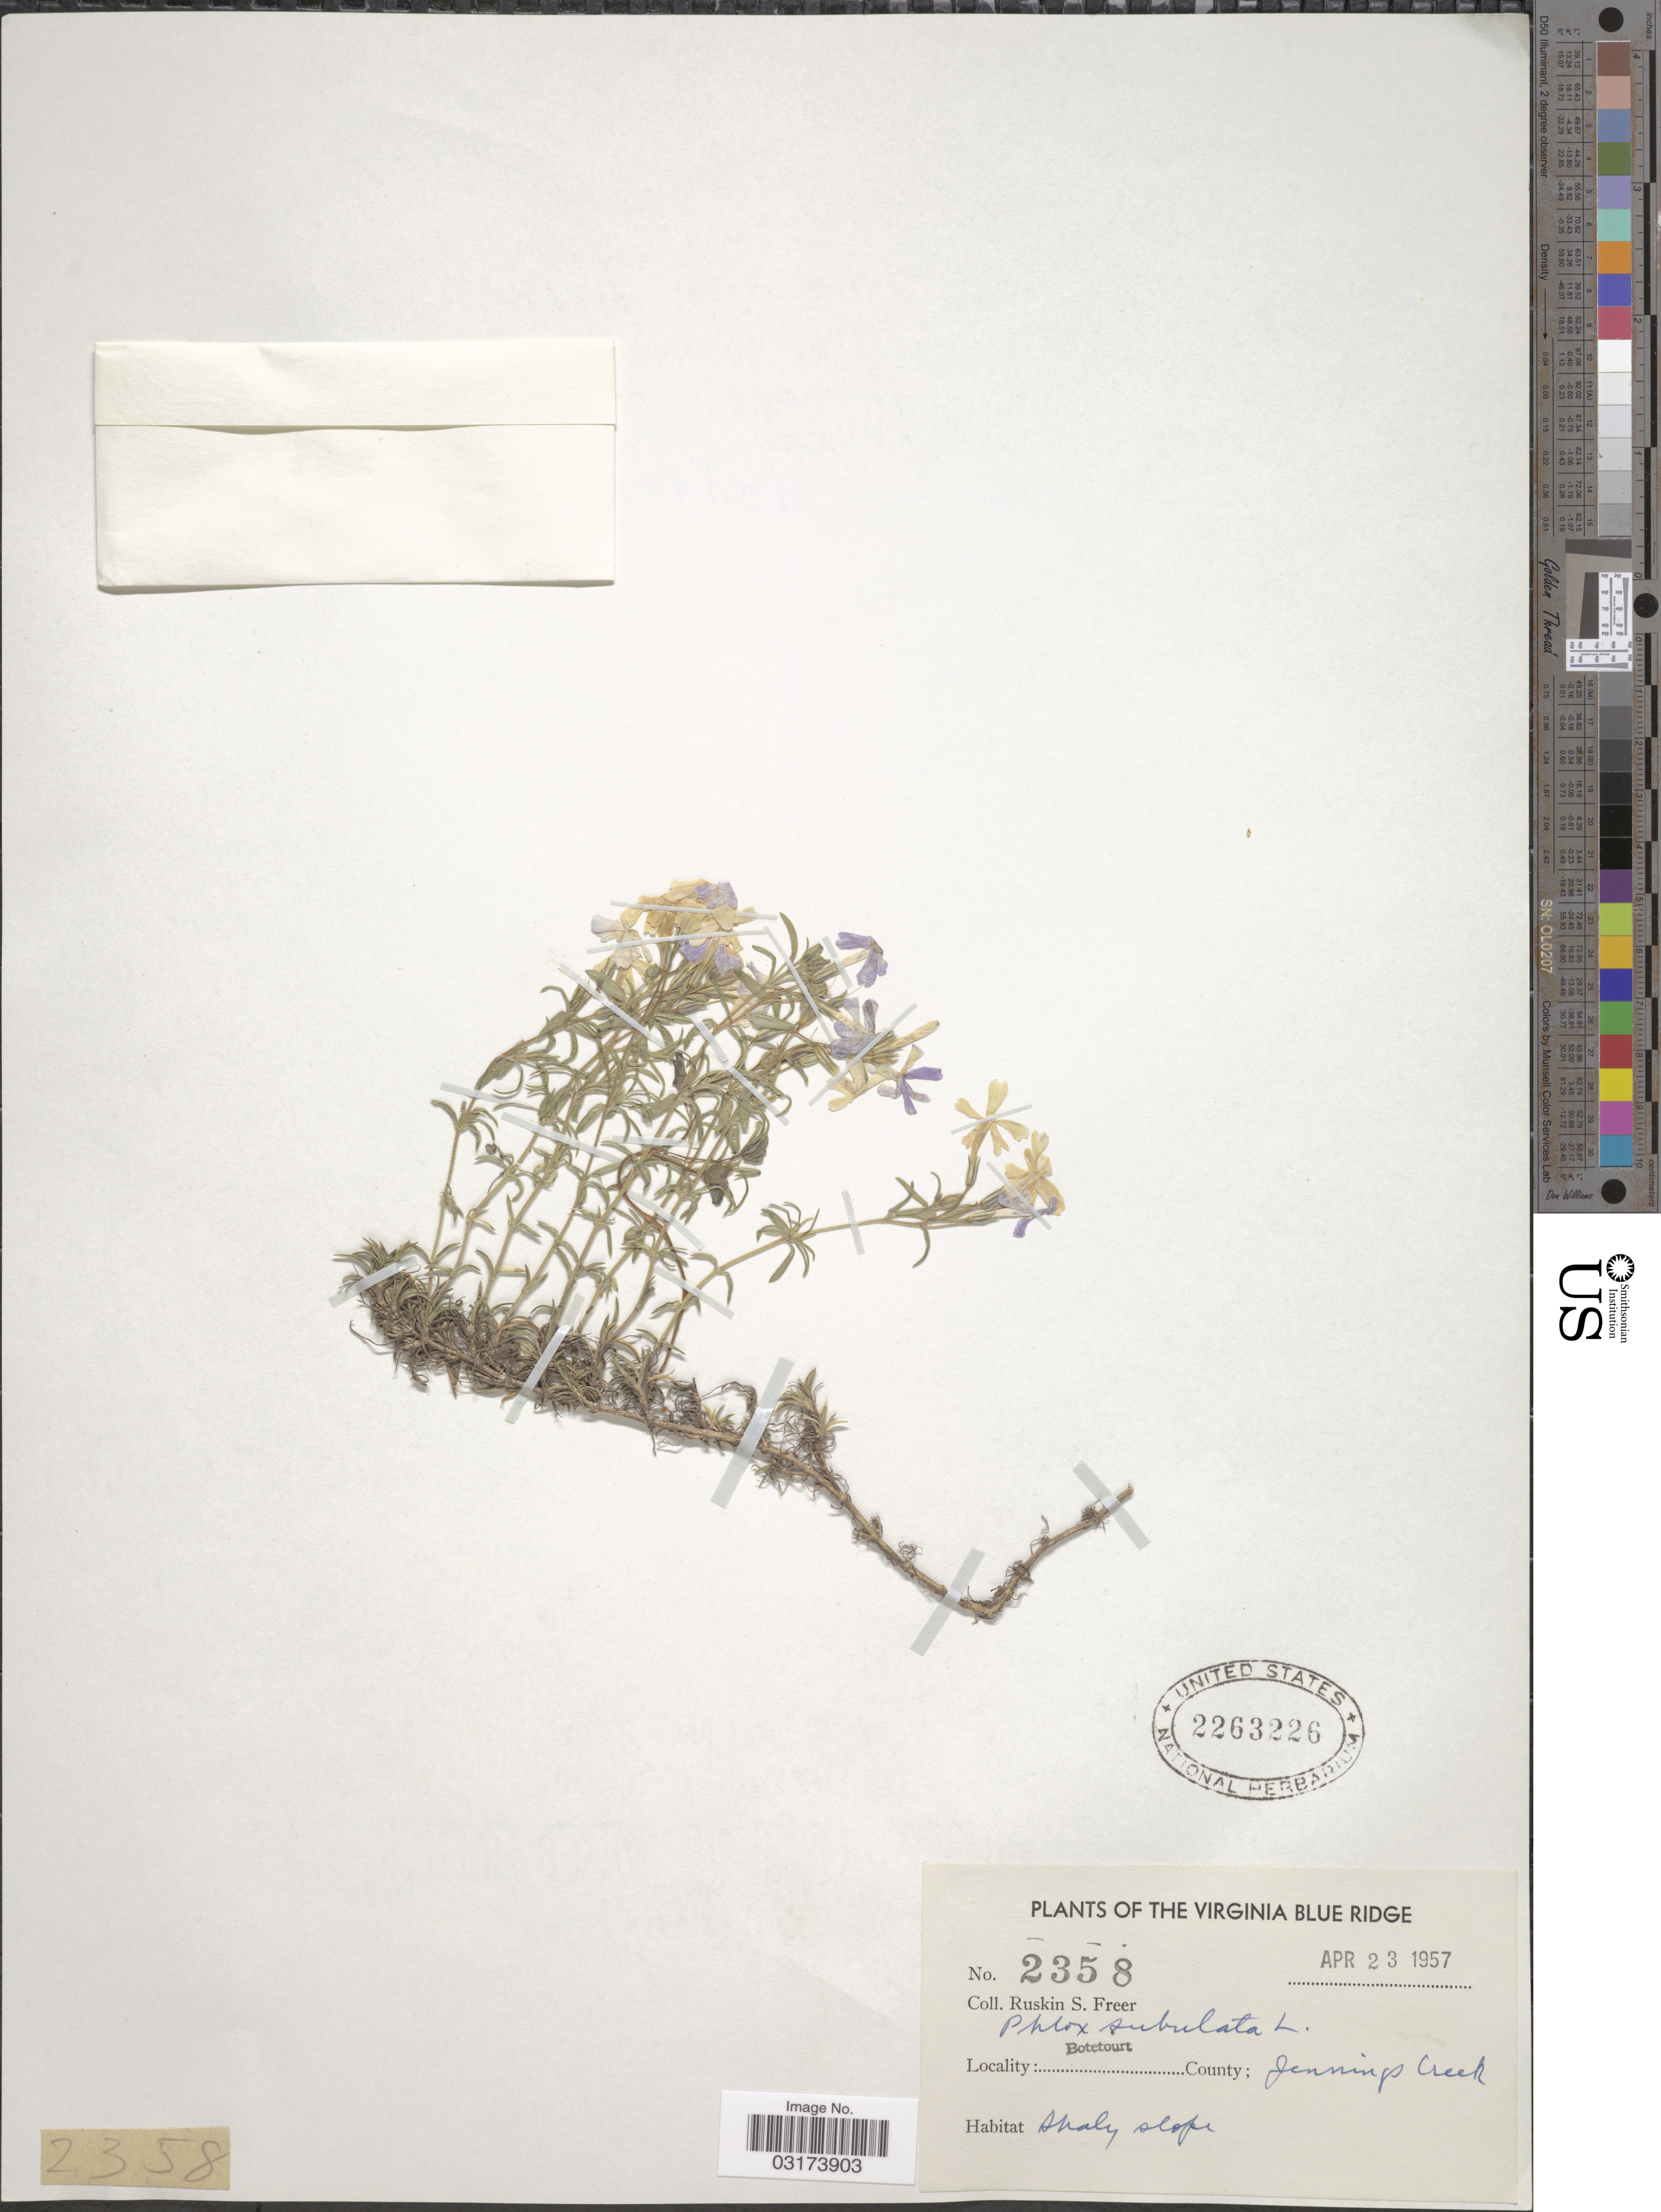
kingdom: Plantae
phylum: Tracheophyta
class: Magnoliopsida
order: Ericales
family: Polemoniaceae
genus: Phlox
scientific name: Phlox subulata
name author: L.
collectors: R. Freer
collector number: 2358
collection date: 1957-04-23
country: United States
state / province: Virginia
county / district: Botetourt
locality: The Virginia Blue Ridge, Botetourt County; Jennings Creek.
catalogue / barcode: US 2263226